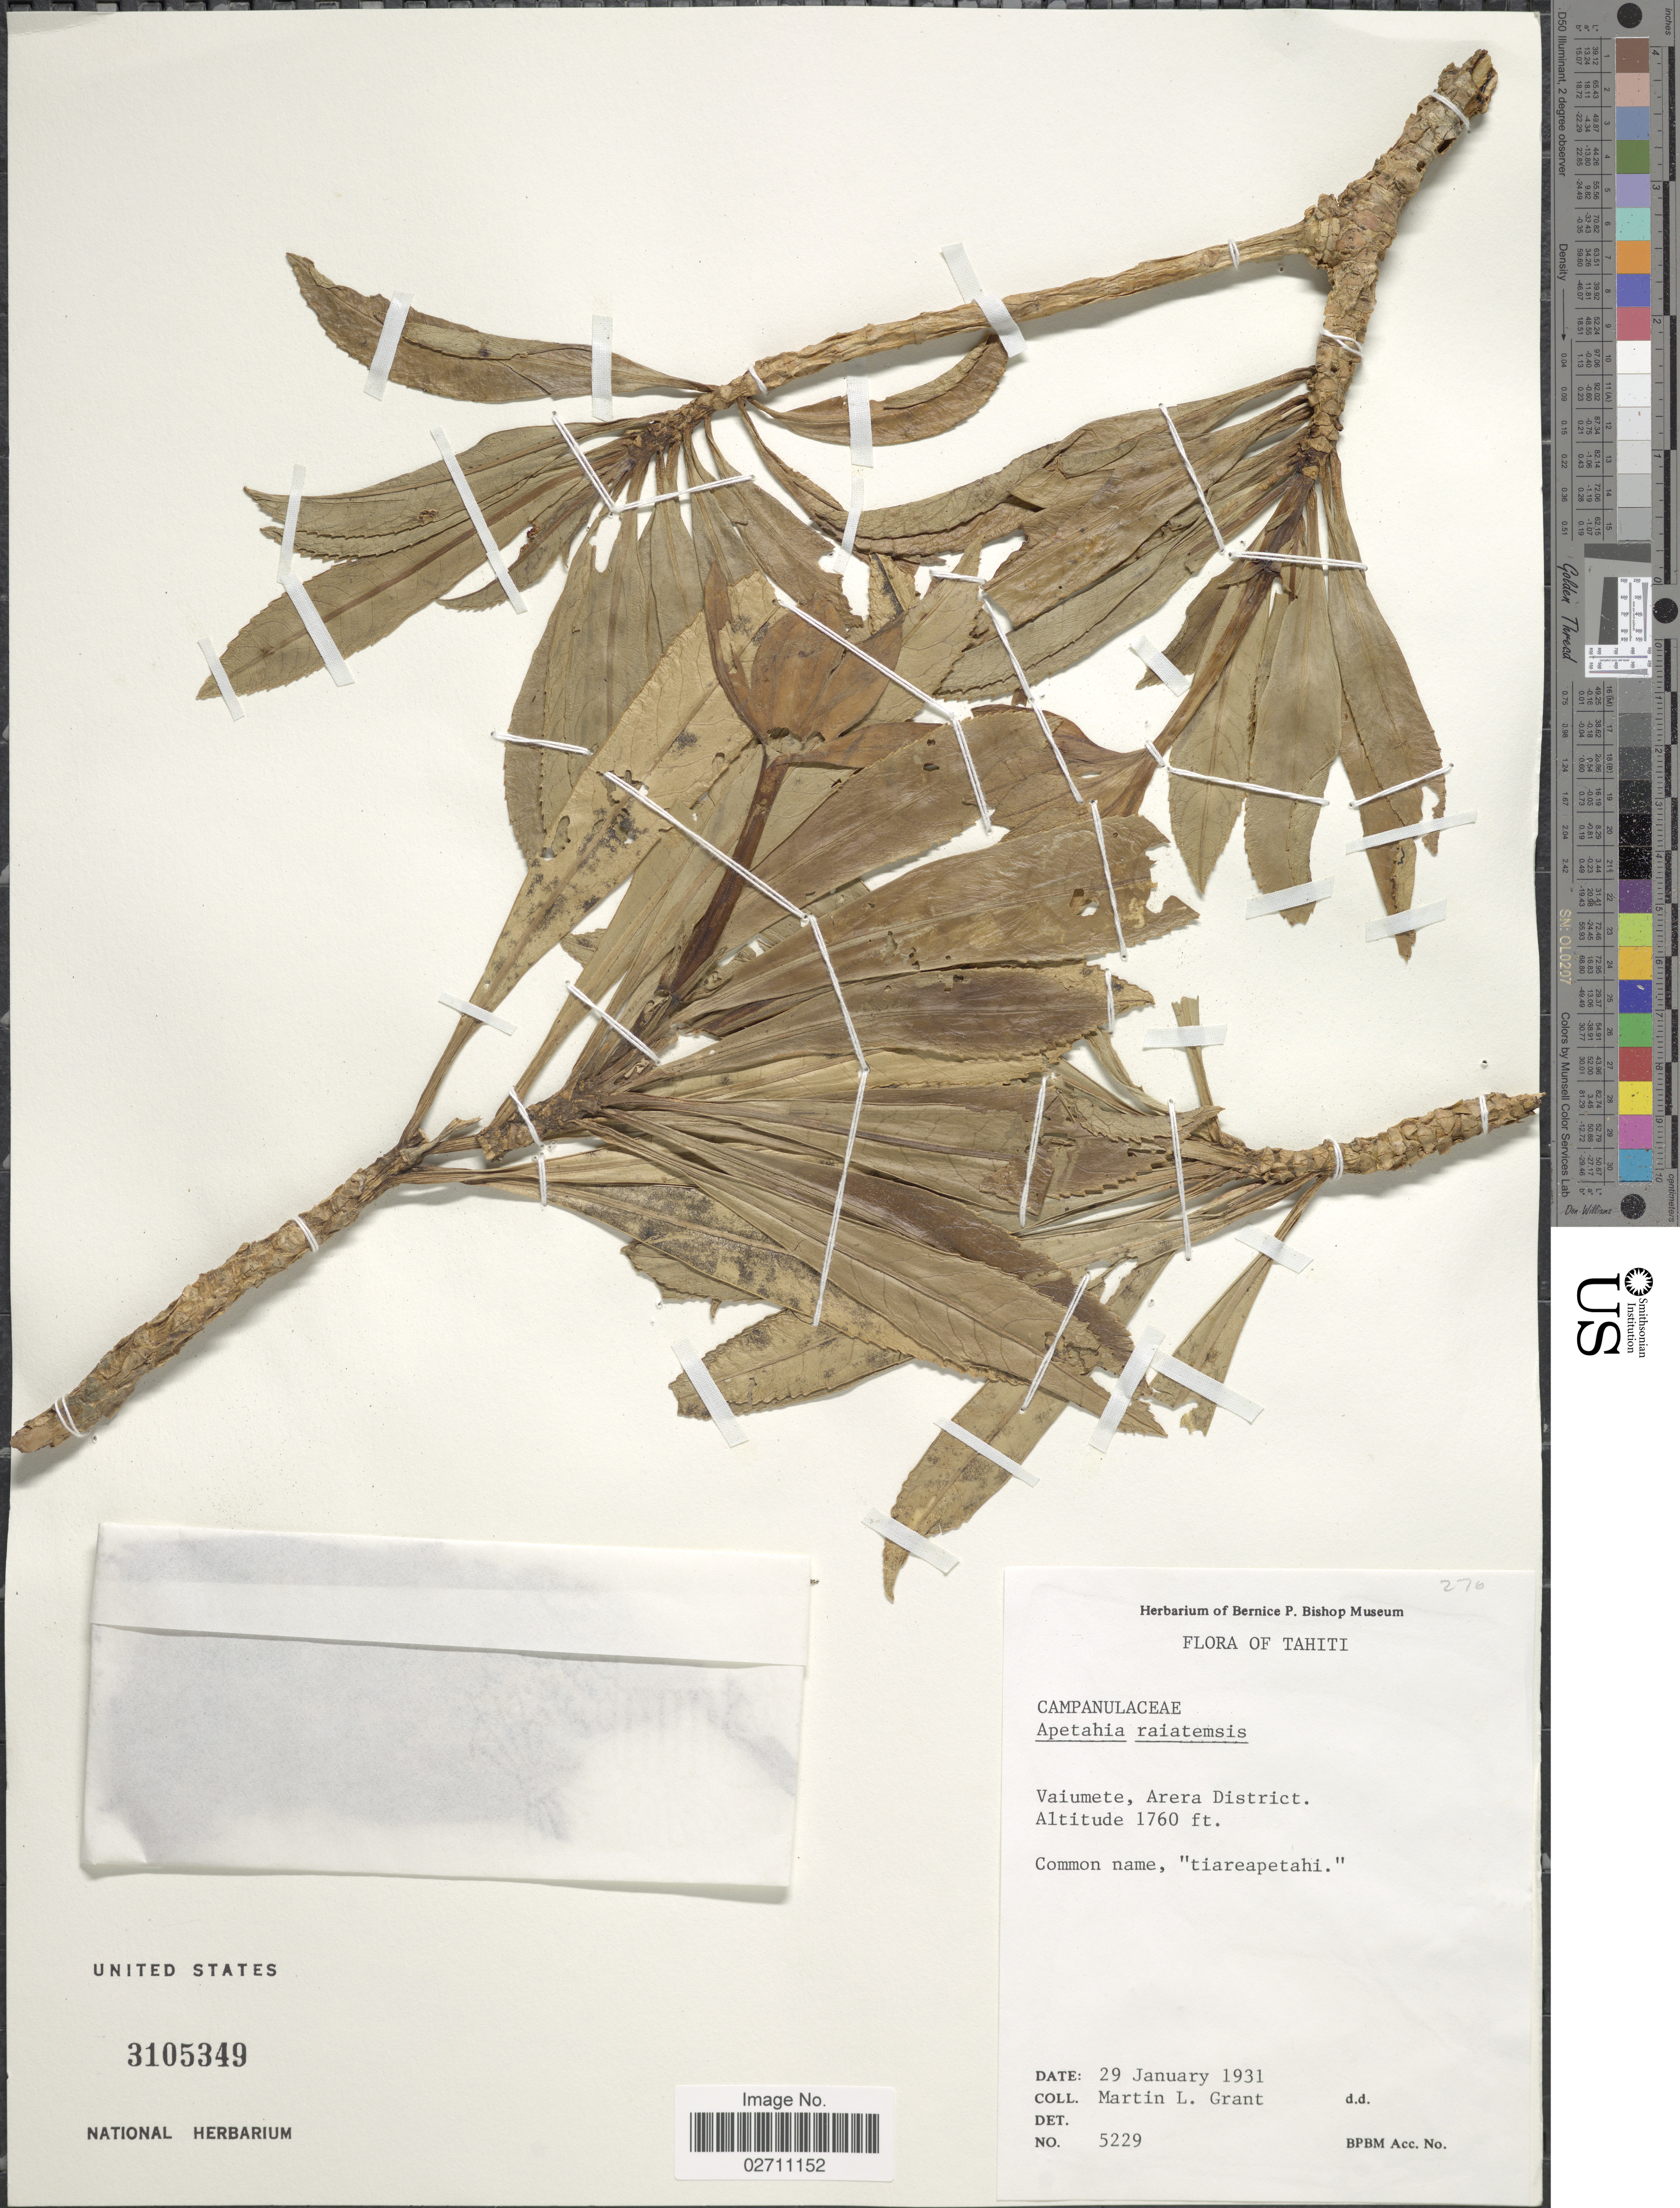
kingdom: Plantae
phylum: Tracheophyta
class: Magnoliopsida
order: Asterales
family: Campanulaceae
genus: Apetahia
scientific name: Apetahia raiateensis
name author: Baill.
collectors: M. L. Grant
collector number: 5229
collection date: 1931-01-29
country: French Polynesia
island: Raiatea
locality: Vaiumete, Arera District.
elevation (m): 536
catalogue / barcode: US 3105349